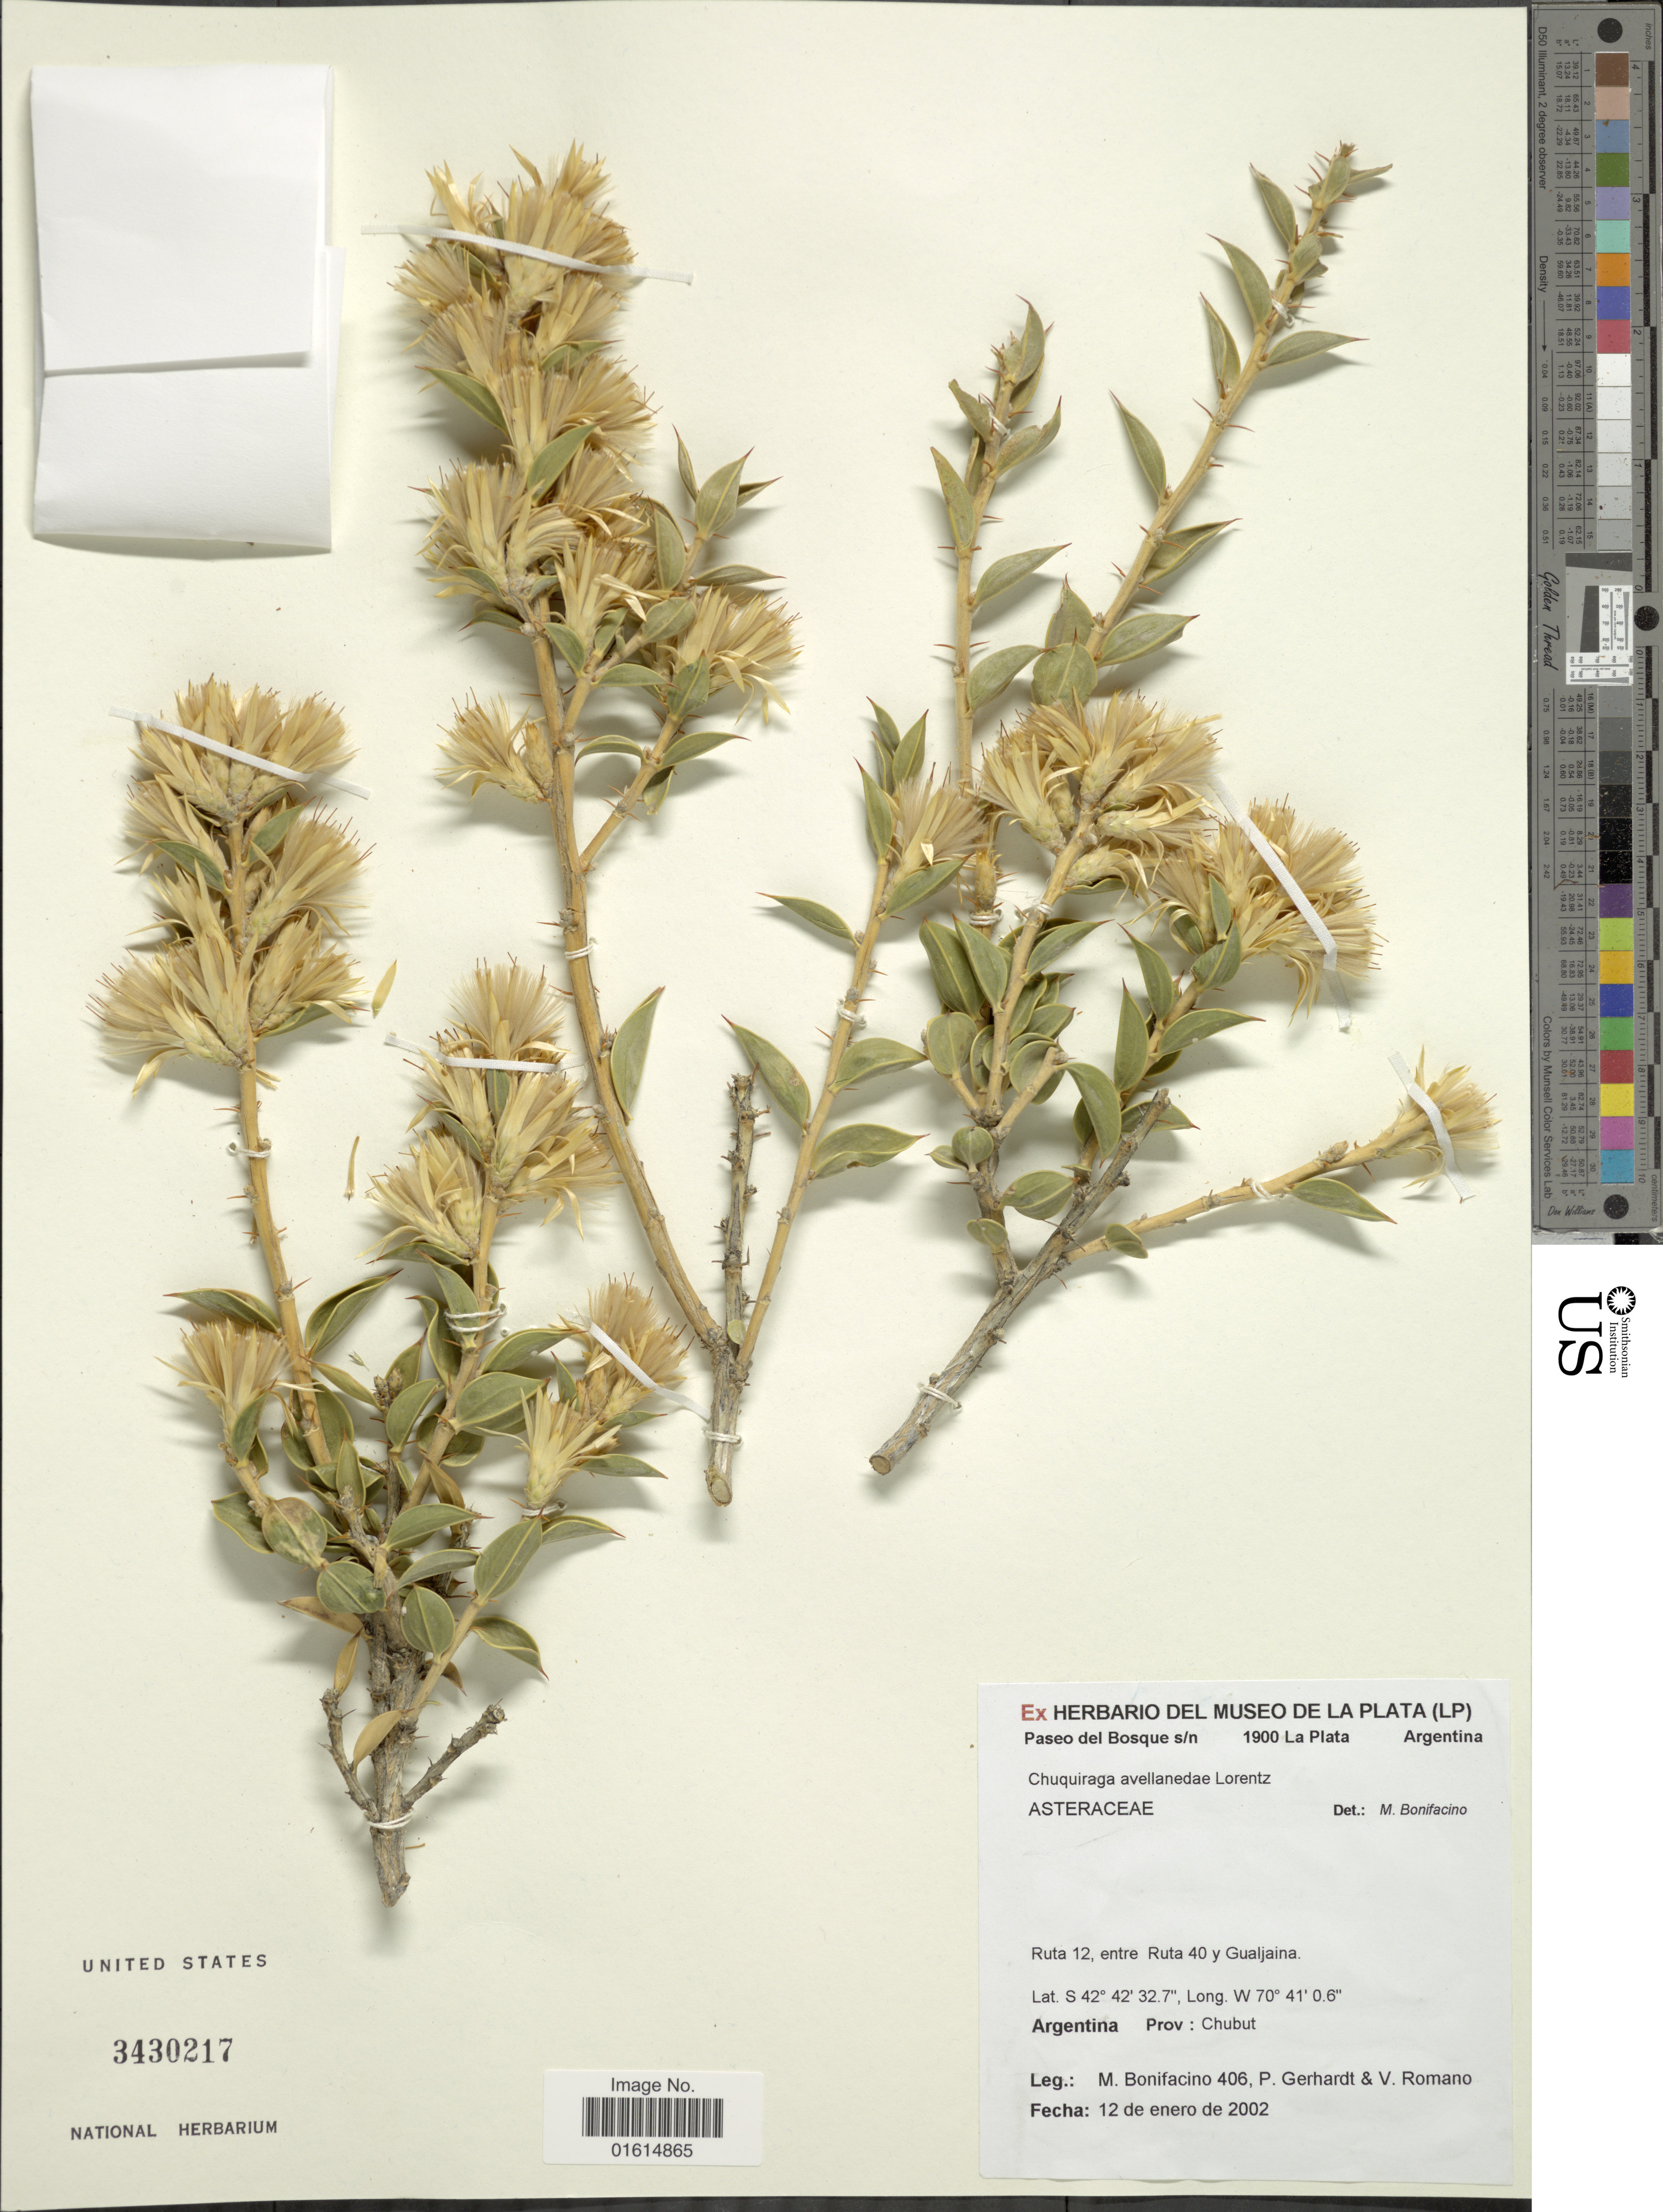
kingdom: Plantae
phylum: Tracheophyta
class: Magnoliopsida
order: Asterales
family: Asteraceae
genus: Chuquiraga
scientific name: Chuquiraga avellanedae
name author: Lorentz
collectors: M. Bonifacino, P. Gerhardt & V. Romano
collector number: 0406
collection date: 2002-01-12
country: Argentina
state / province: Chubut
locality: Ruta 12, entre Ruta 40 y Gualjaina, Prov. Chubut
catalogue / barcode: US 3430217